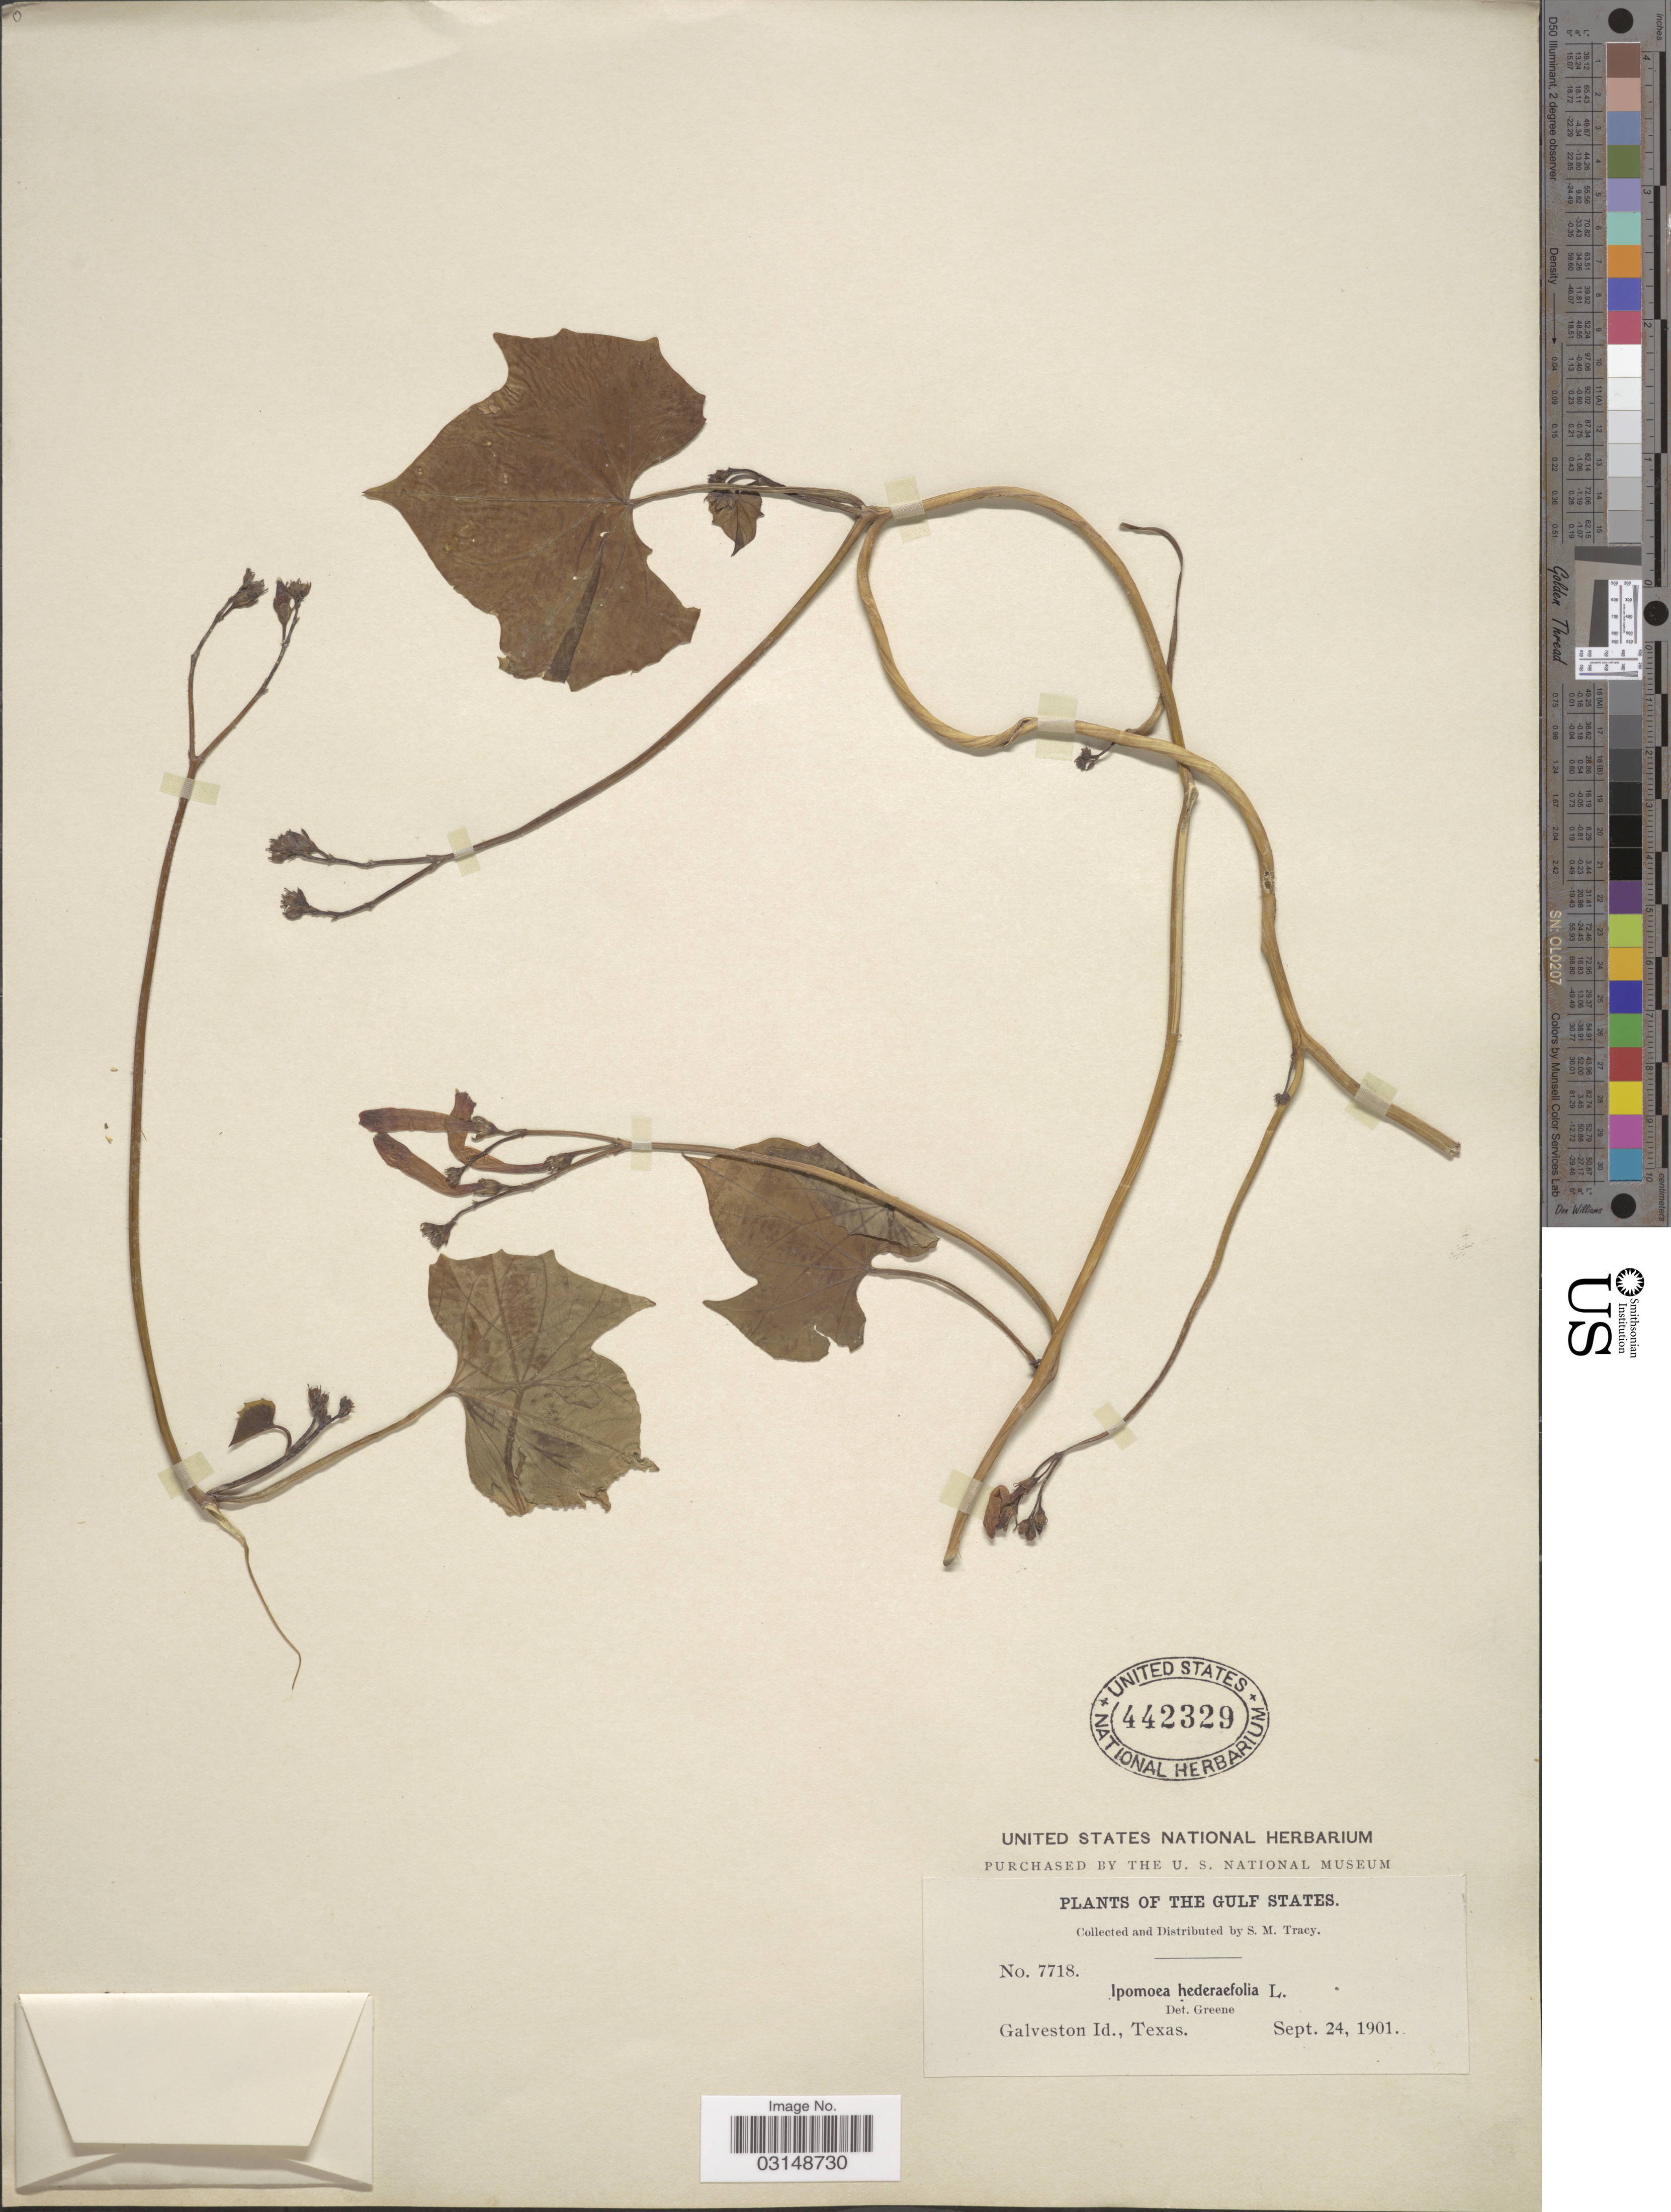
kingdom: Plantae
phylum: Tracheophyta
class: Magnoliopsida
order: Solanales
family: Convolvulaceae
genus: Ipomoea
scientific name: Ipomoea hederifolia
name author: L.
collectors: S. M. Tracy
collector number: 7718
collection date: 1901-09-24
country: United States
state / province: Texas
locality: The Gulf States. Galveston Id.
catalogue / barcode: US 442329